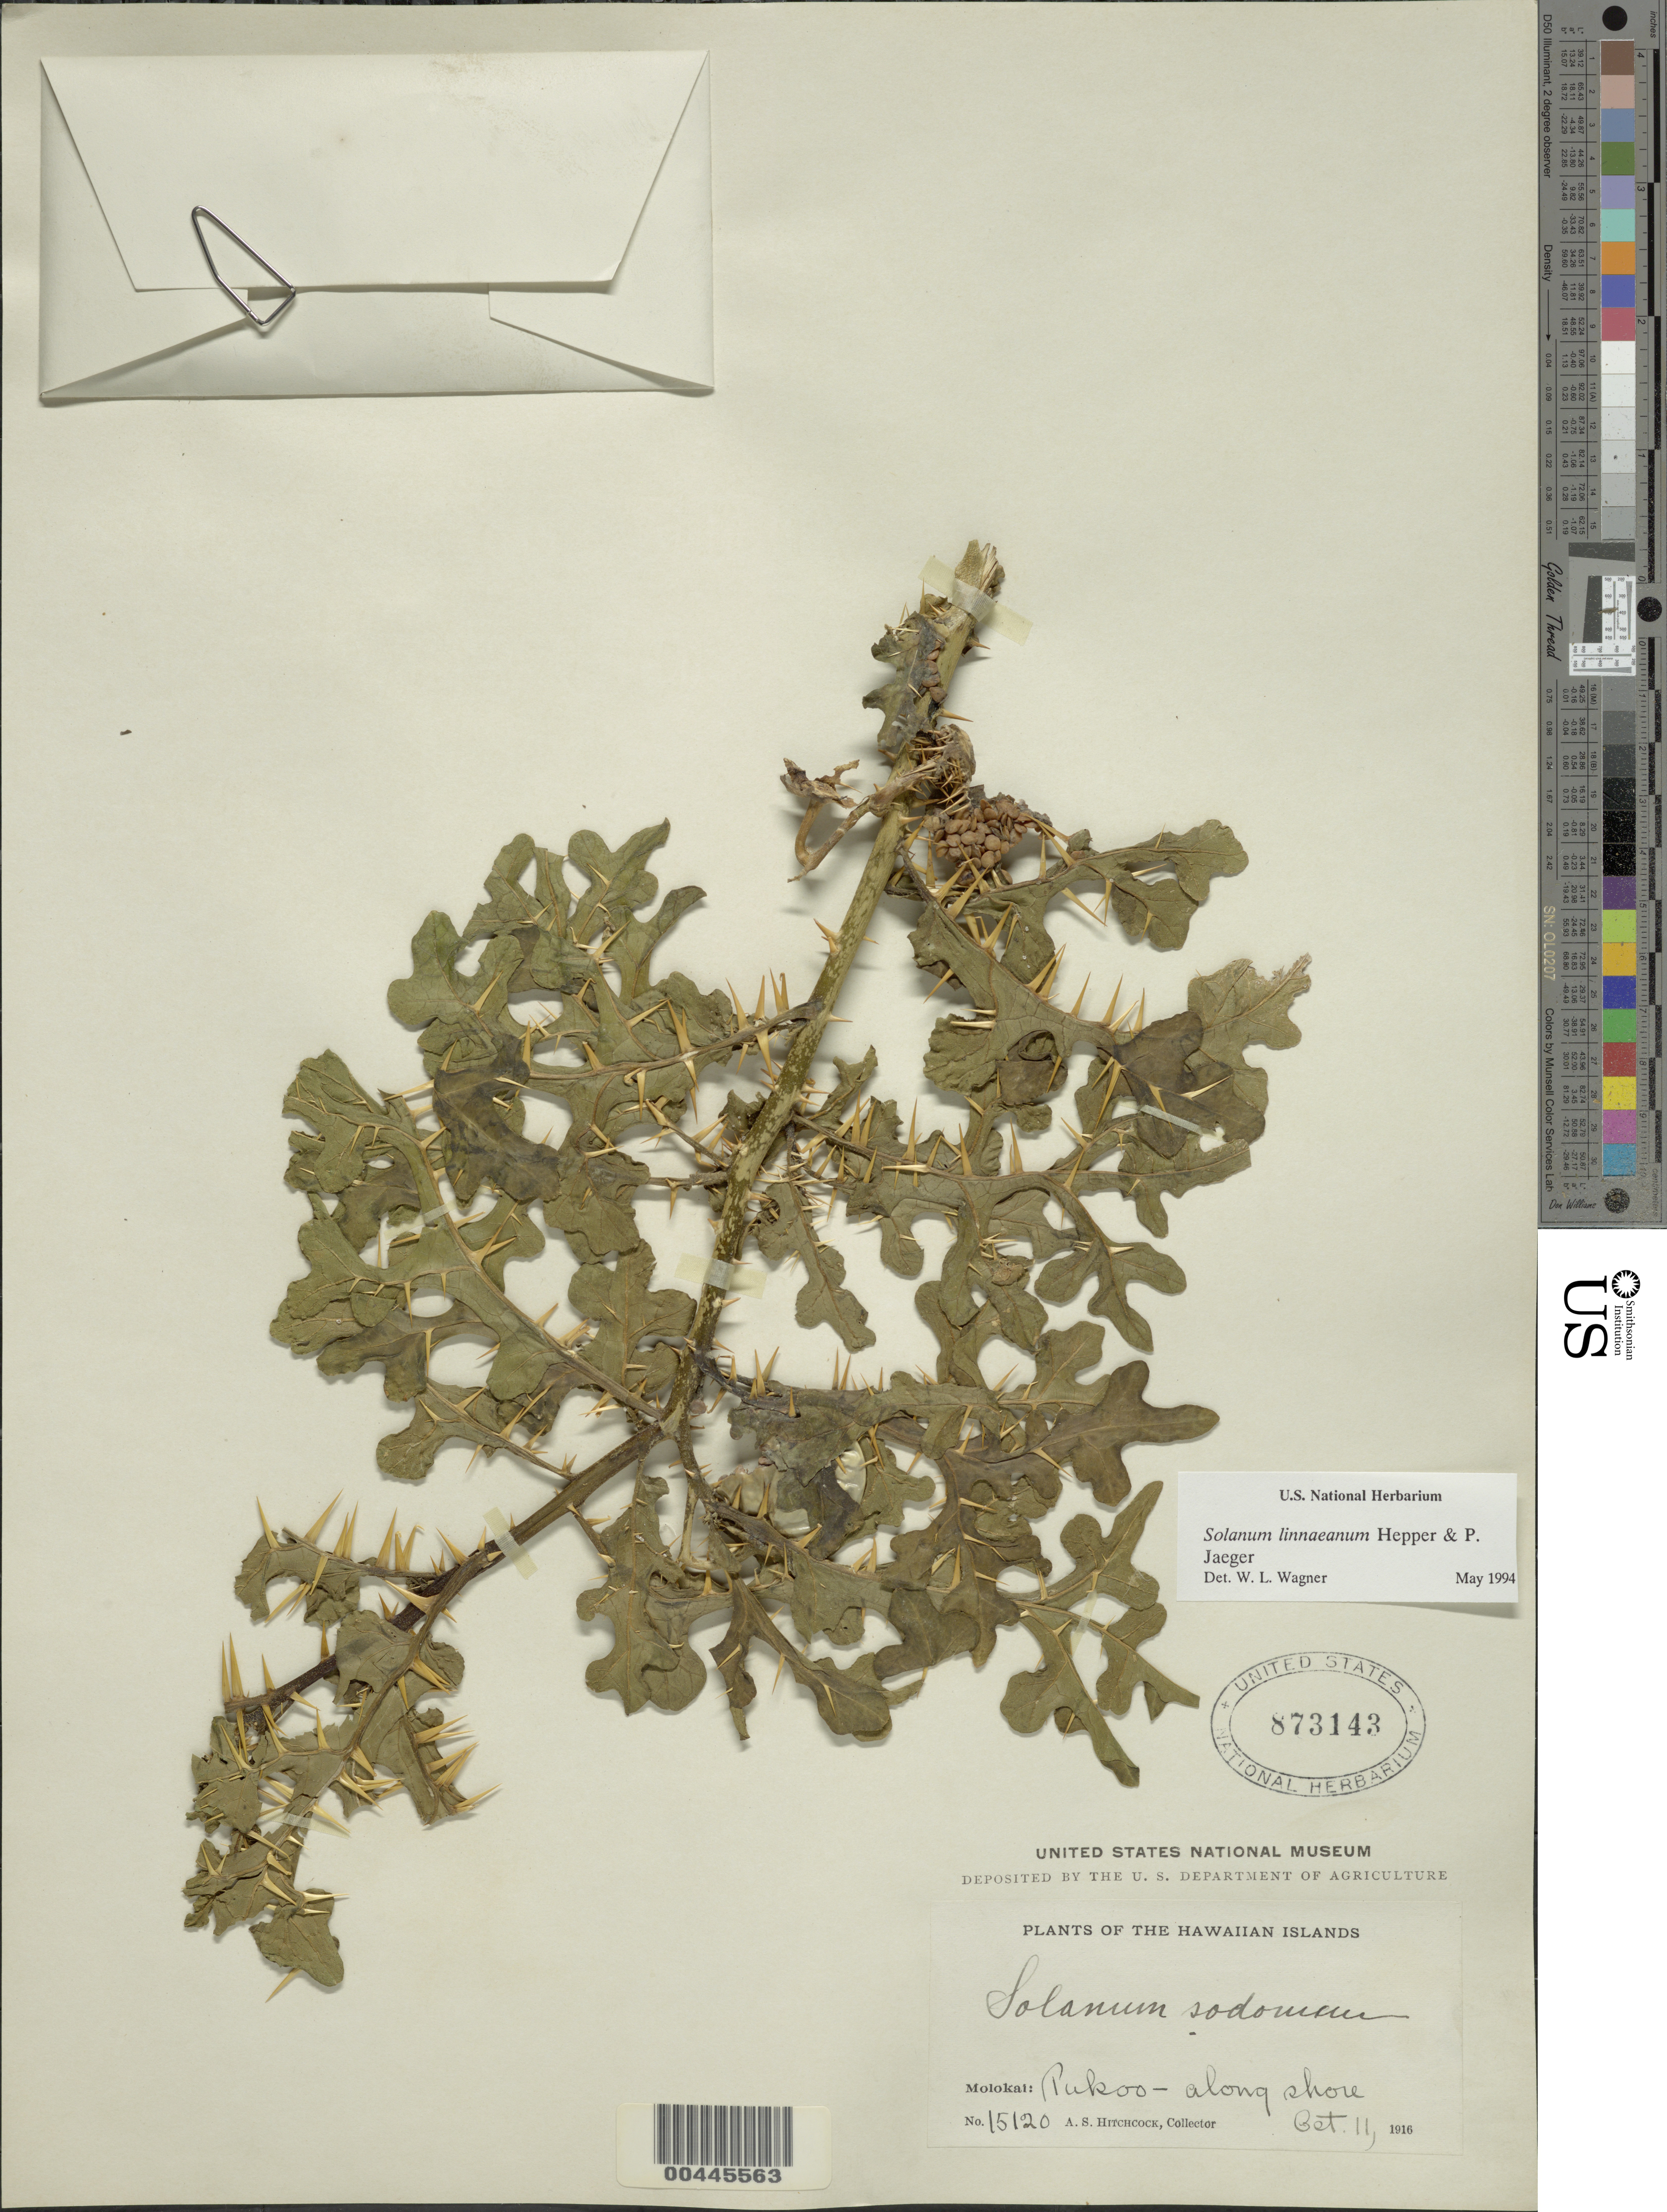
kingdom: Plantae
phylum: Tracheophyta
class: Magnoliopsida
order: Solanales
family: Solanaceae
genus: Solanum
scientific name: Solanum linnaeanum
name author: Hepper & P.-M.L.Jaeger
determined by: Wagner, W. L., (BOT), Smithsonian Institution - National Museum of Natural History (UNITED STATES)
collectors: A. S. Hitchcock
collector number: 15120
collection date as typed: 11 Oct 1916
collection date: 1916-10-11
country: United States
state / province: Hawaii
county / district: Maui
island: Moloka'i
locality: Pukoo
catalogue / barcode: US 873143